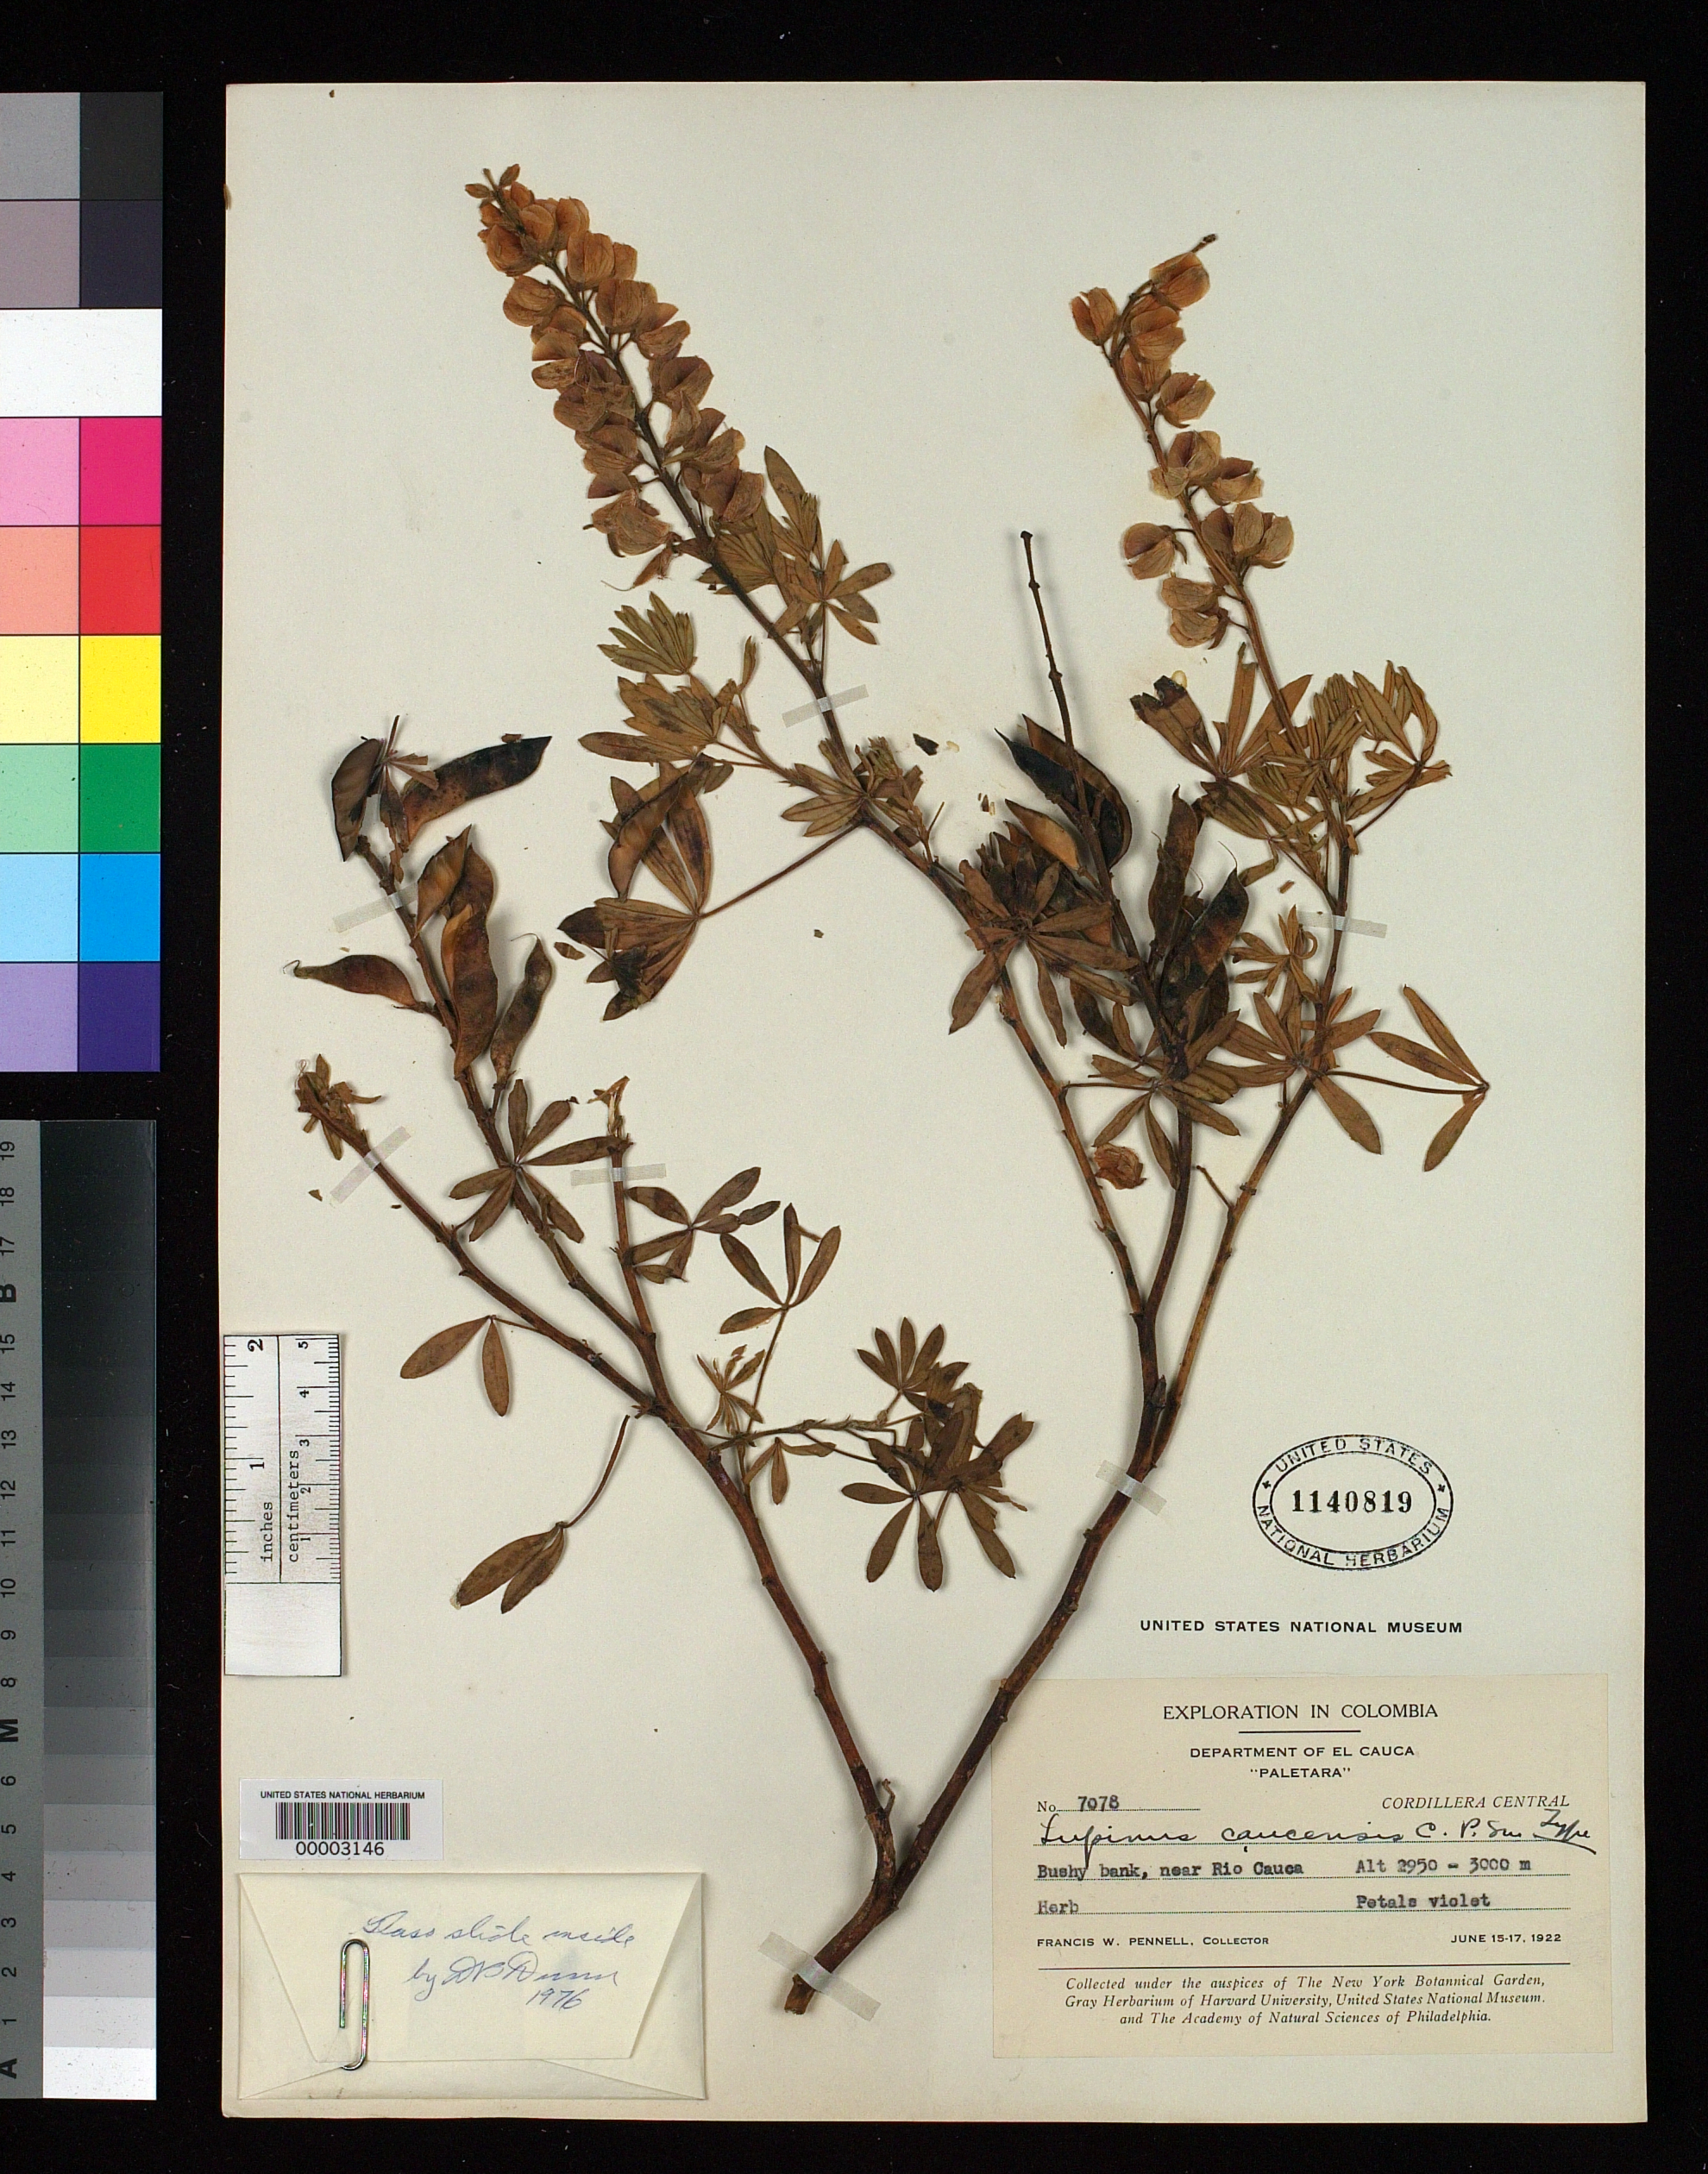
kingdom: Plantae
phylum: Tracheophyta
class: Magnoliopsida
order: Fabales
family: Fabaceae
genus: Lupinus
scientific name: Lupinus caucensis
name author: C.P. Sm.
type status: Holotype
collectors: F. W. Pennell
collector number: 7078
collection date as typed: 15 Jun 1922 to 17 Jun 1922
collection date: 1922-06-15/1922-06-17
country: Colombia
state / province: Cauca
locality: Near Rio Cauca.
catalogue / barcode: US 1140819